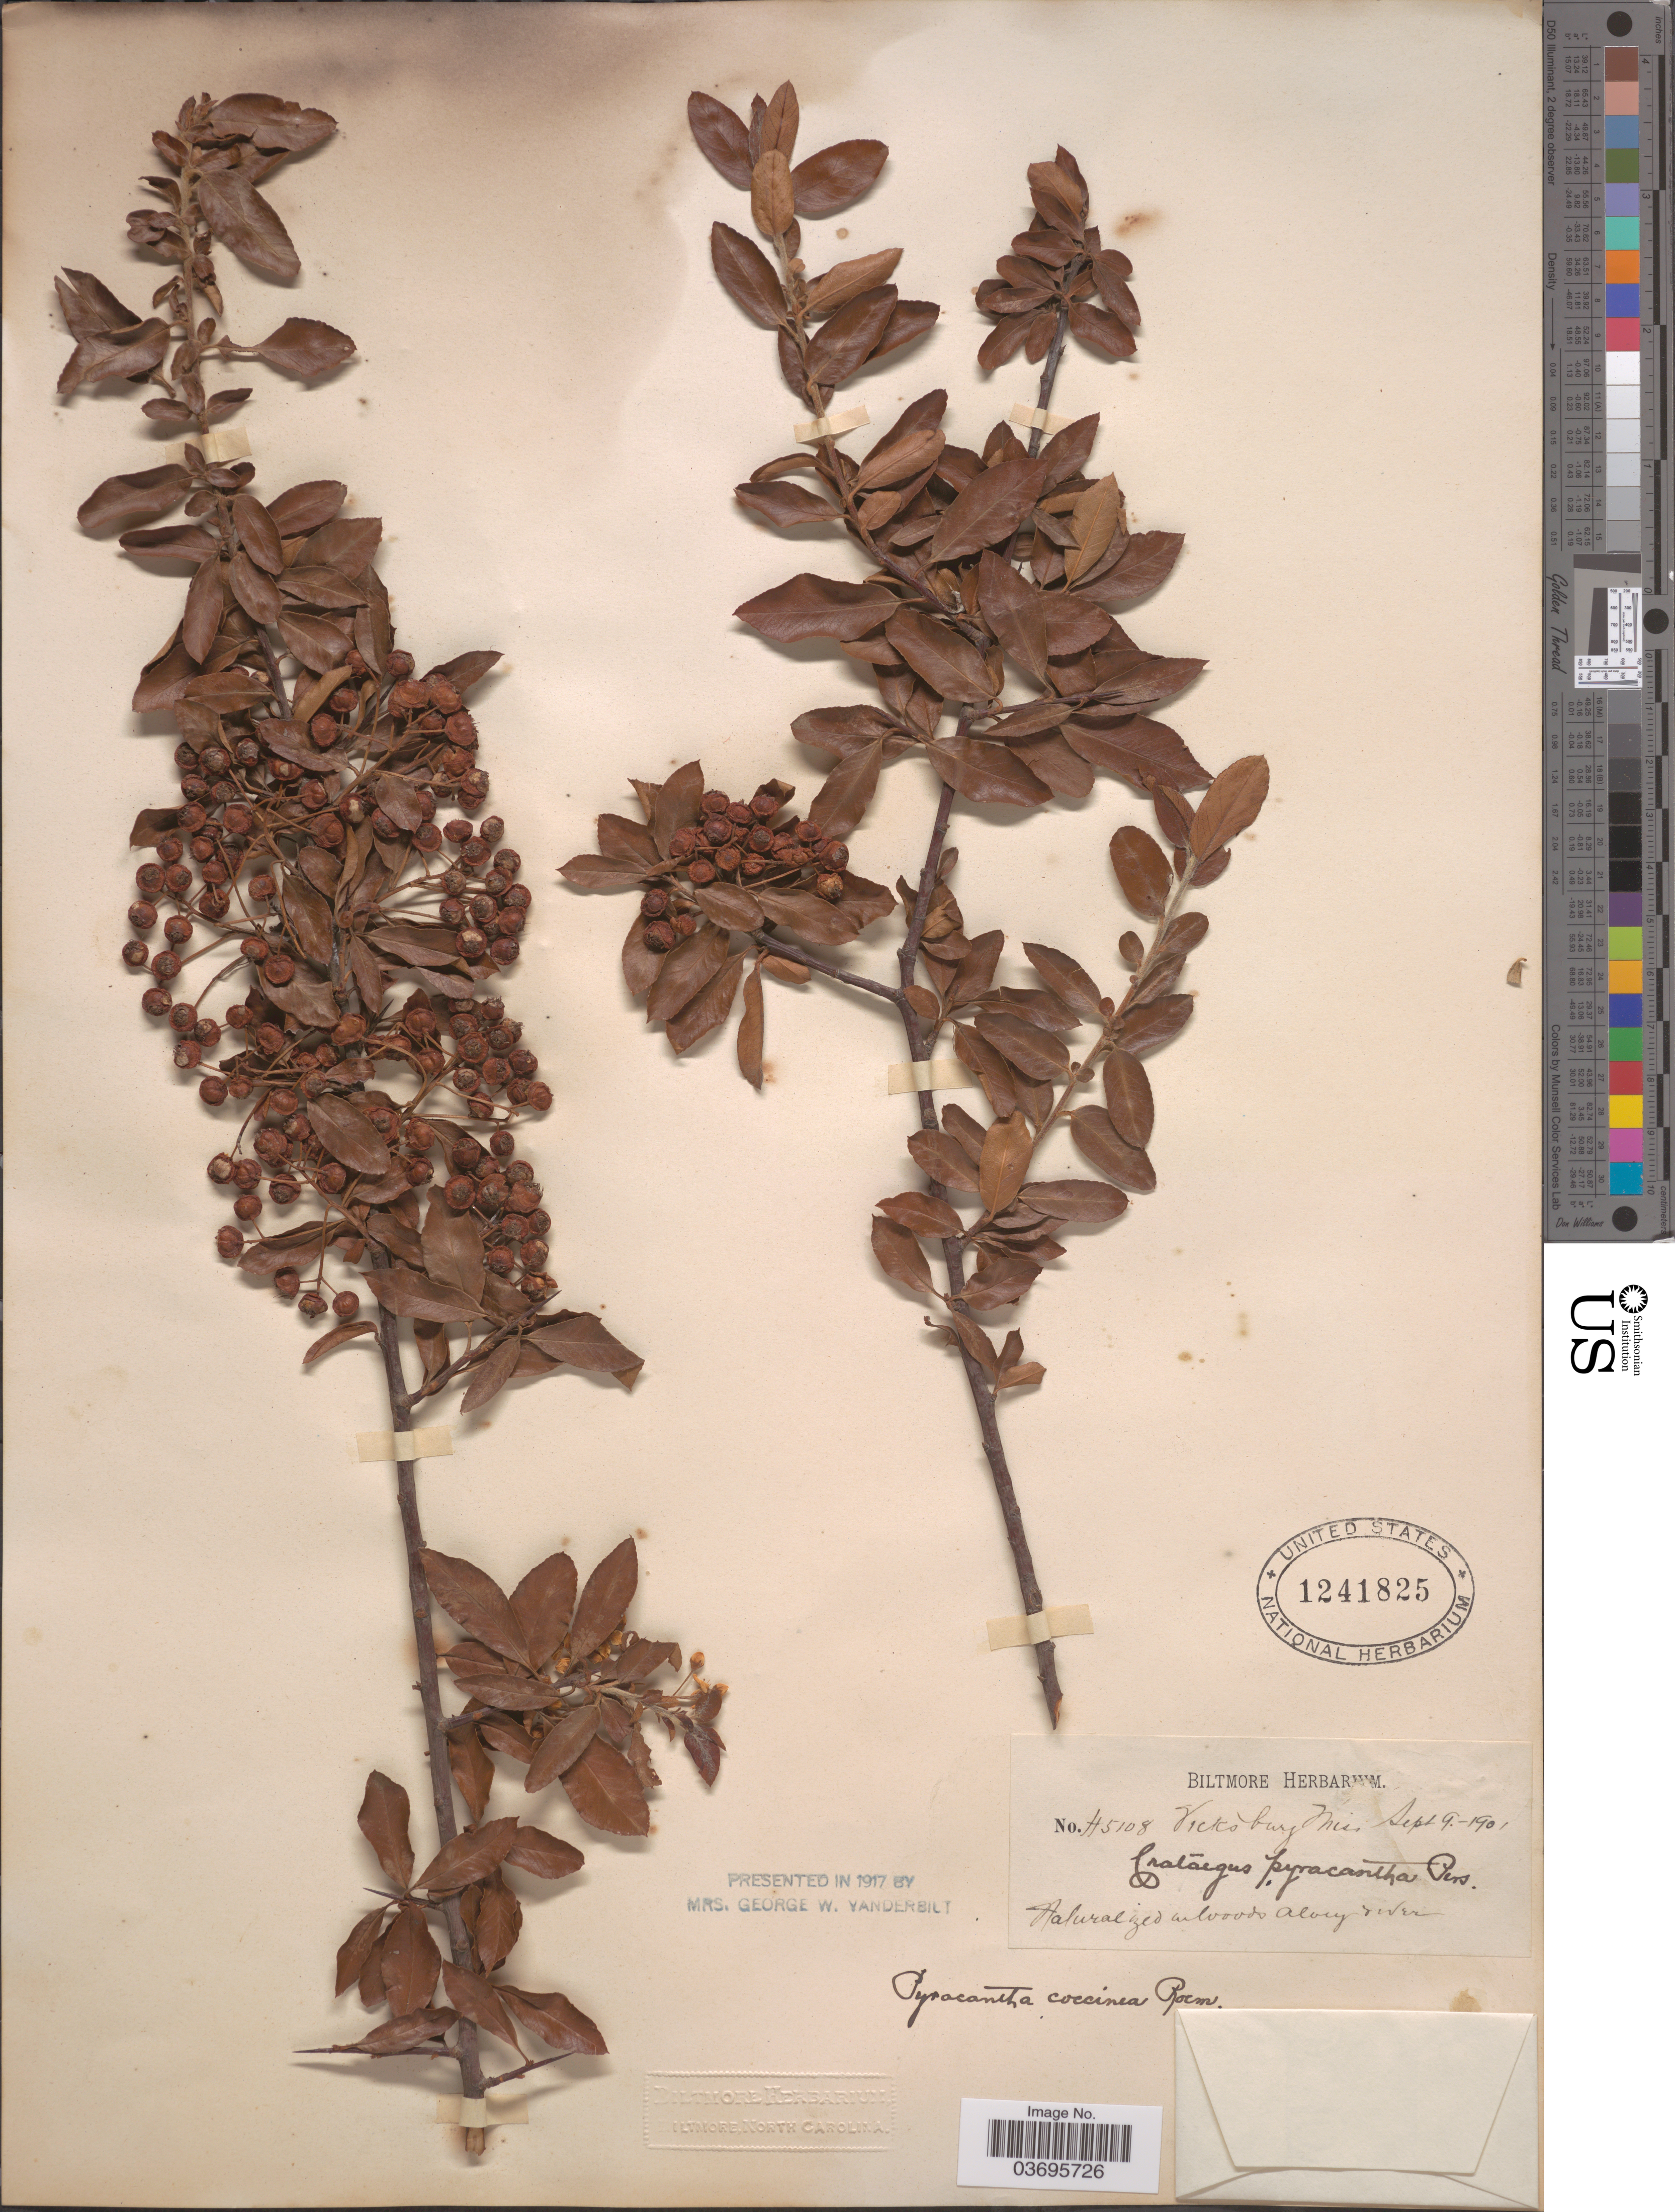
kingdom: Plantae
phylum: Tracheophyta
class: Magnoliopsida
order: Rosales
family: Rosaceae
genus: Pyracantha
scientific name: Pyracantha coccinea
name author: M. Roem.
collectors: ex herb. Biltmore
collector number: H5108*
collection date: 1901-09-09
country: United States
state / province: Wisconsin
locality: Vicksburg. Naturalized in woods along river.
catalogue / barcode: US 1241825